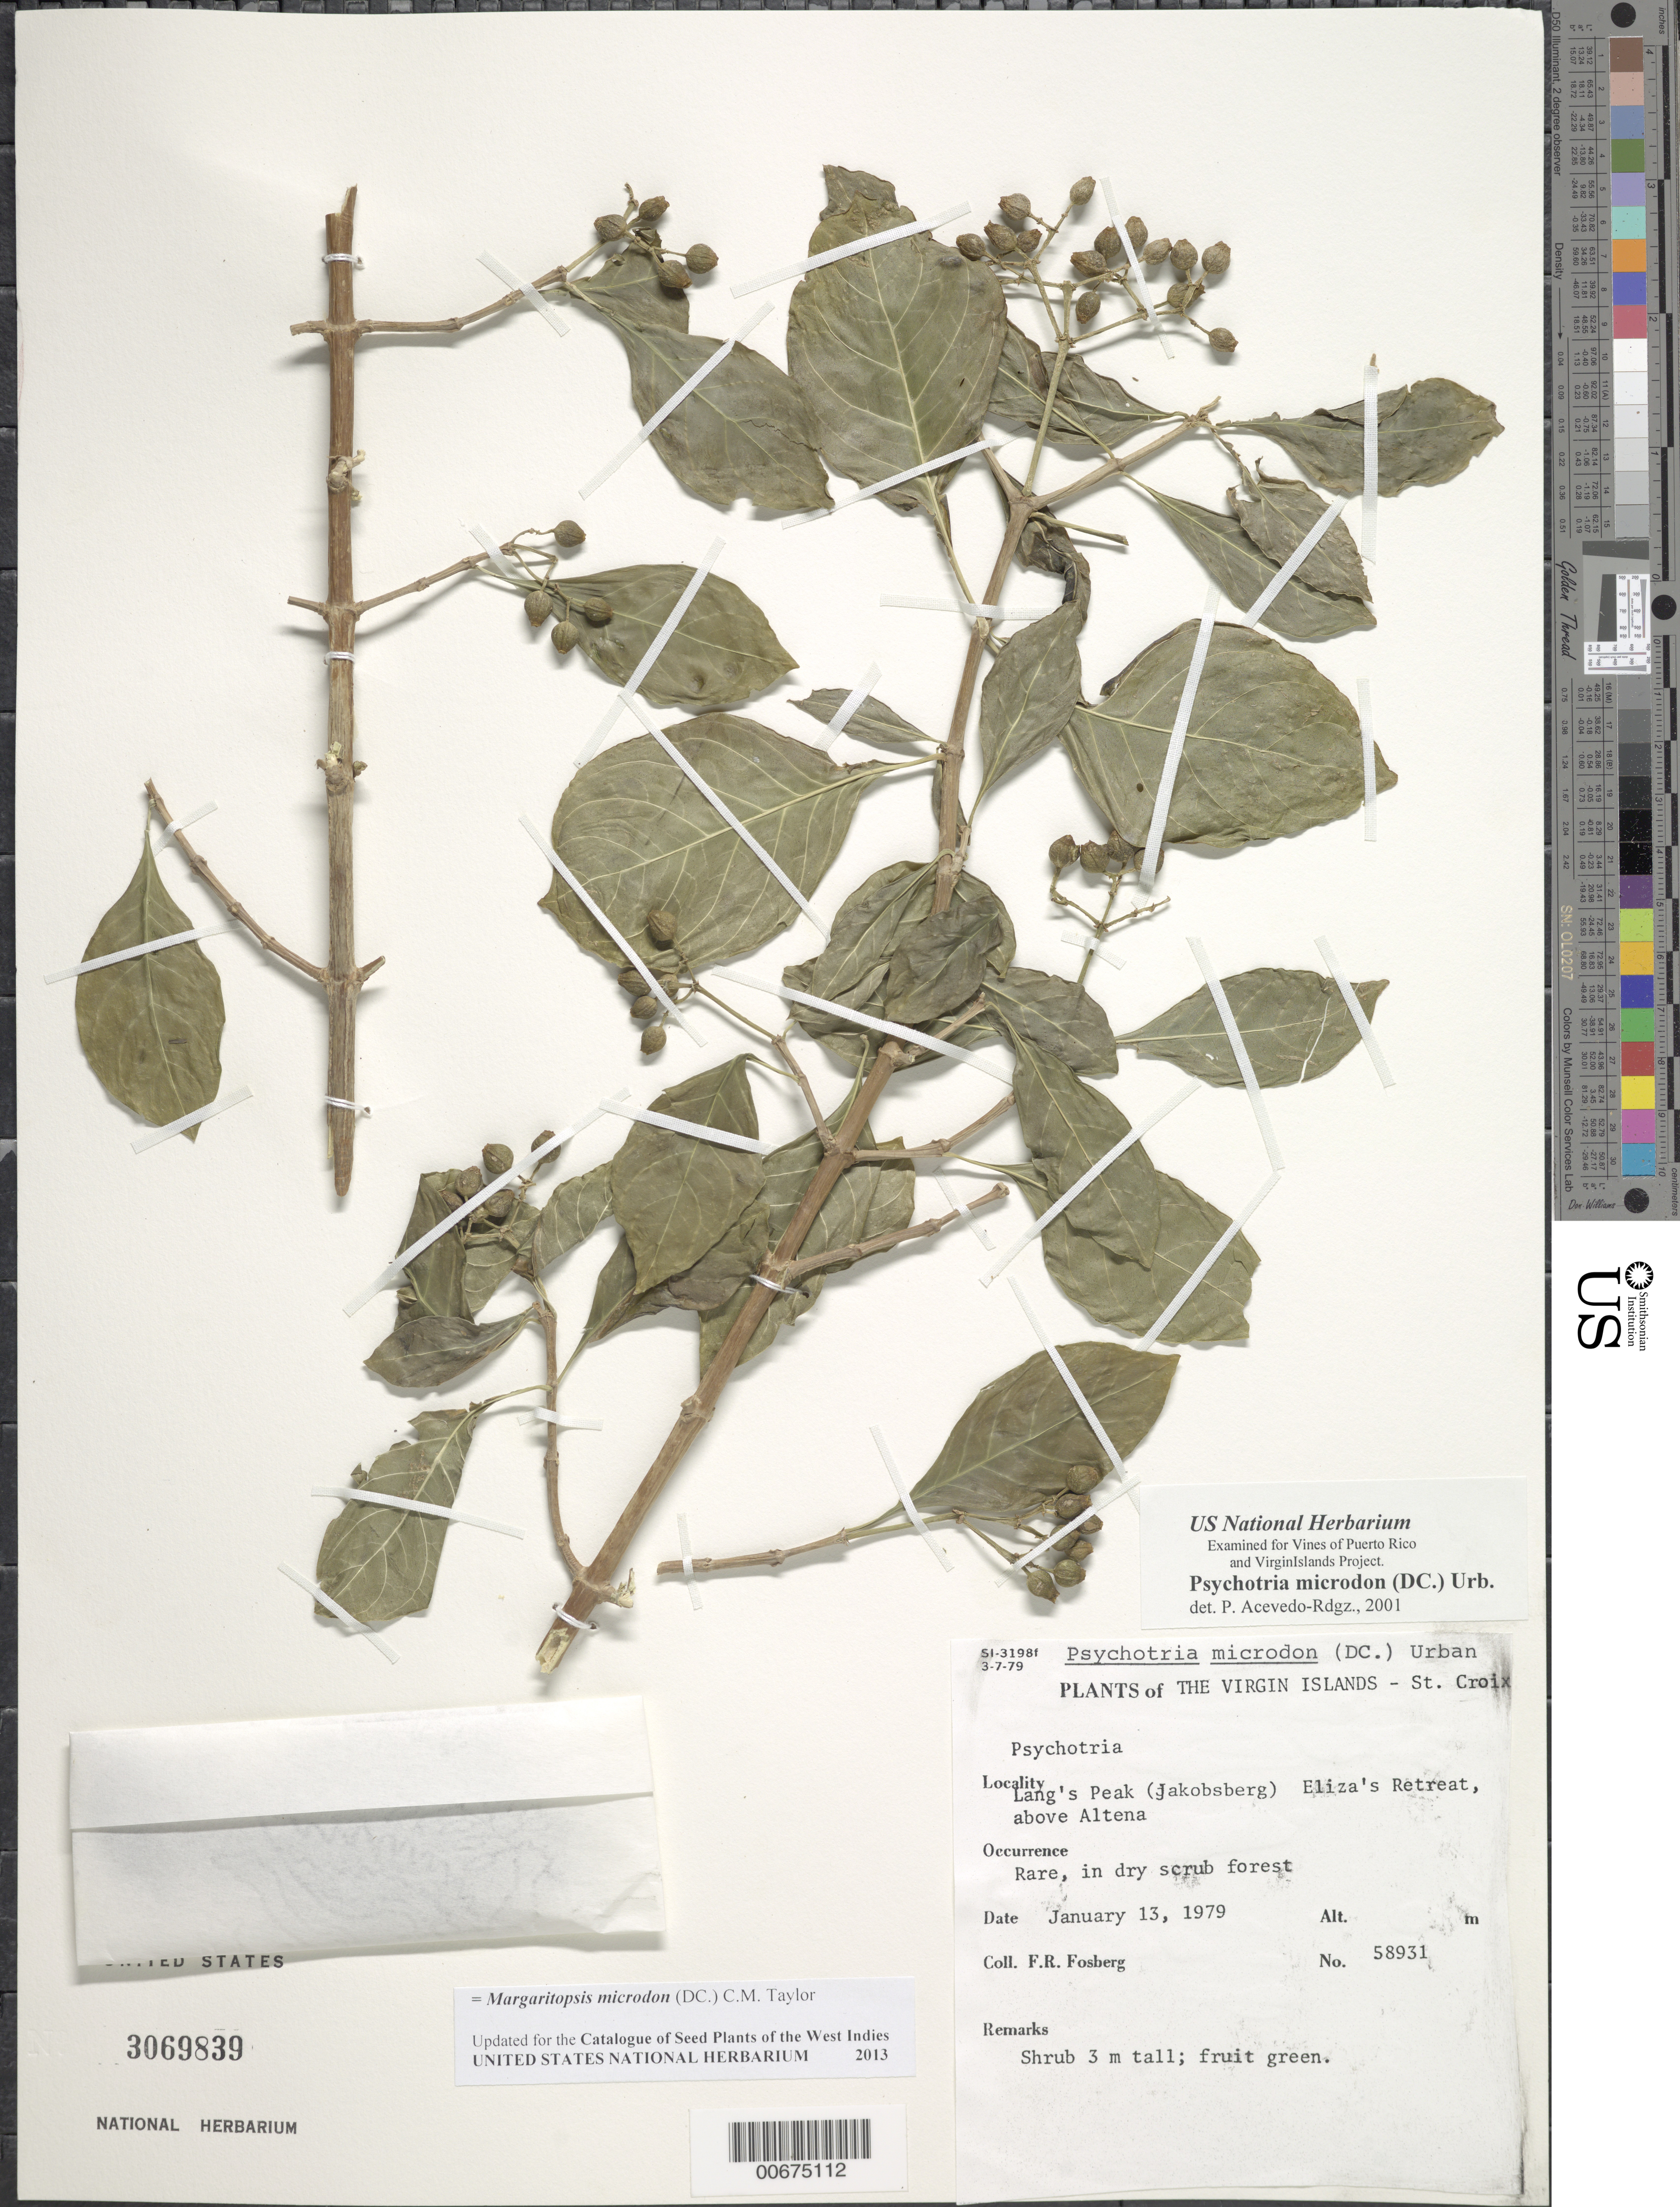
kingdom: Plantae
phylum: Tracheophyta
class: Magnoliopsida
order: Gentianales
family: Rubiaceae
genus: Margaritopsis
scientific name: Margaritopsis microdon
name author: (DC.) C.M. Taylor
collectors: F. R. Fosberg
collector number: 58931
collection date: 1979-01-13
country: Puerto Rico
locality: Jakobsberg (Lang's Peak), Eliza's Retreat, above Altena.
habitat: Rare, in dry scrub forest.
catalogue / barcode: US 3069839